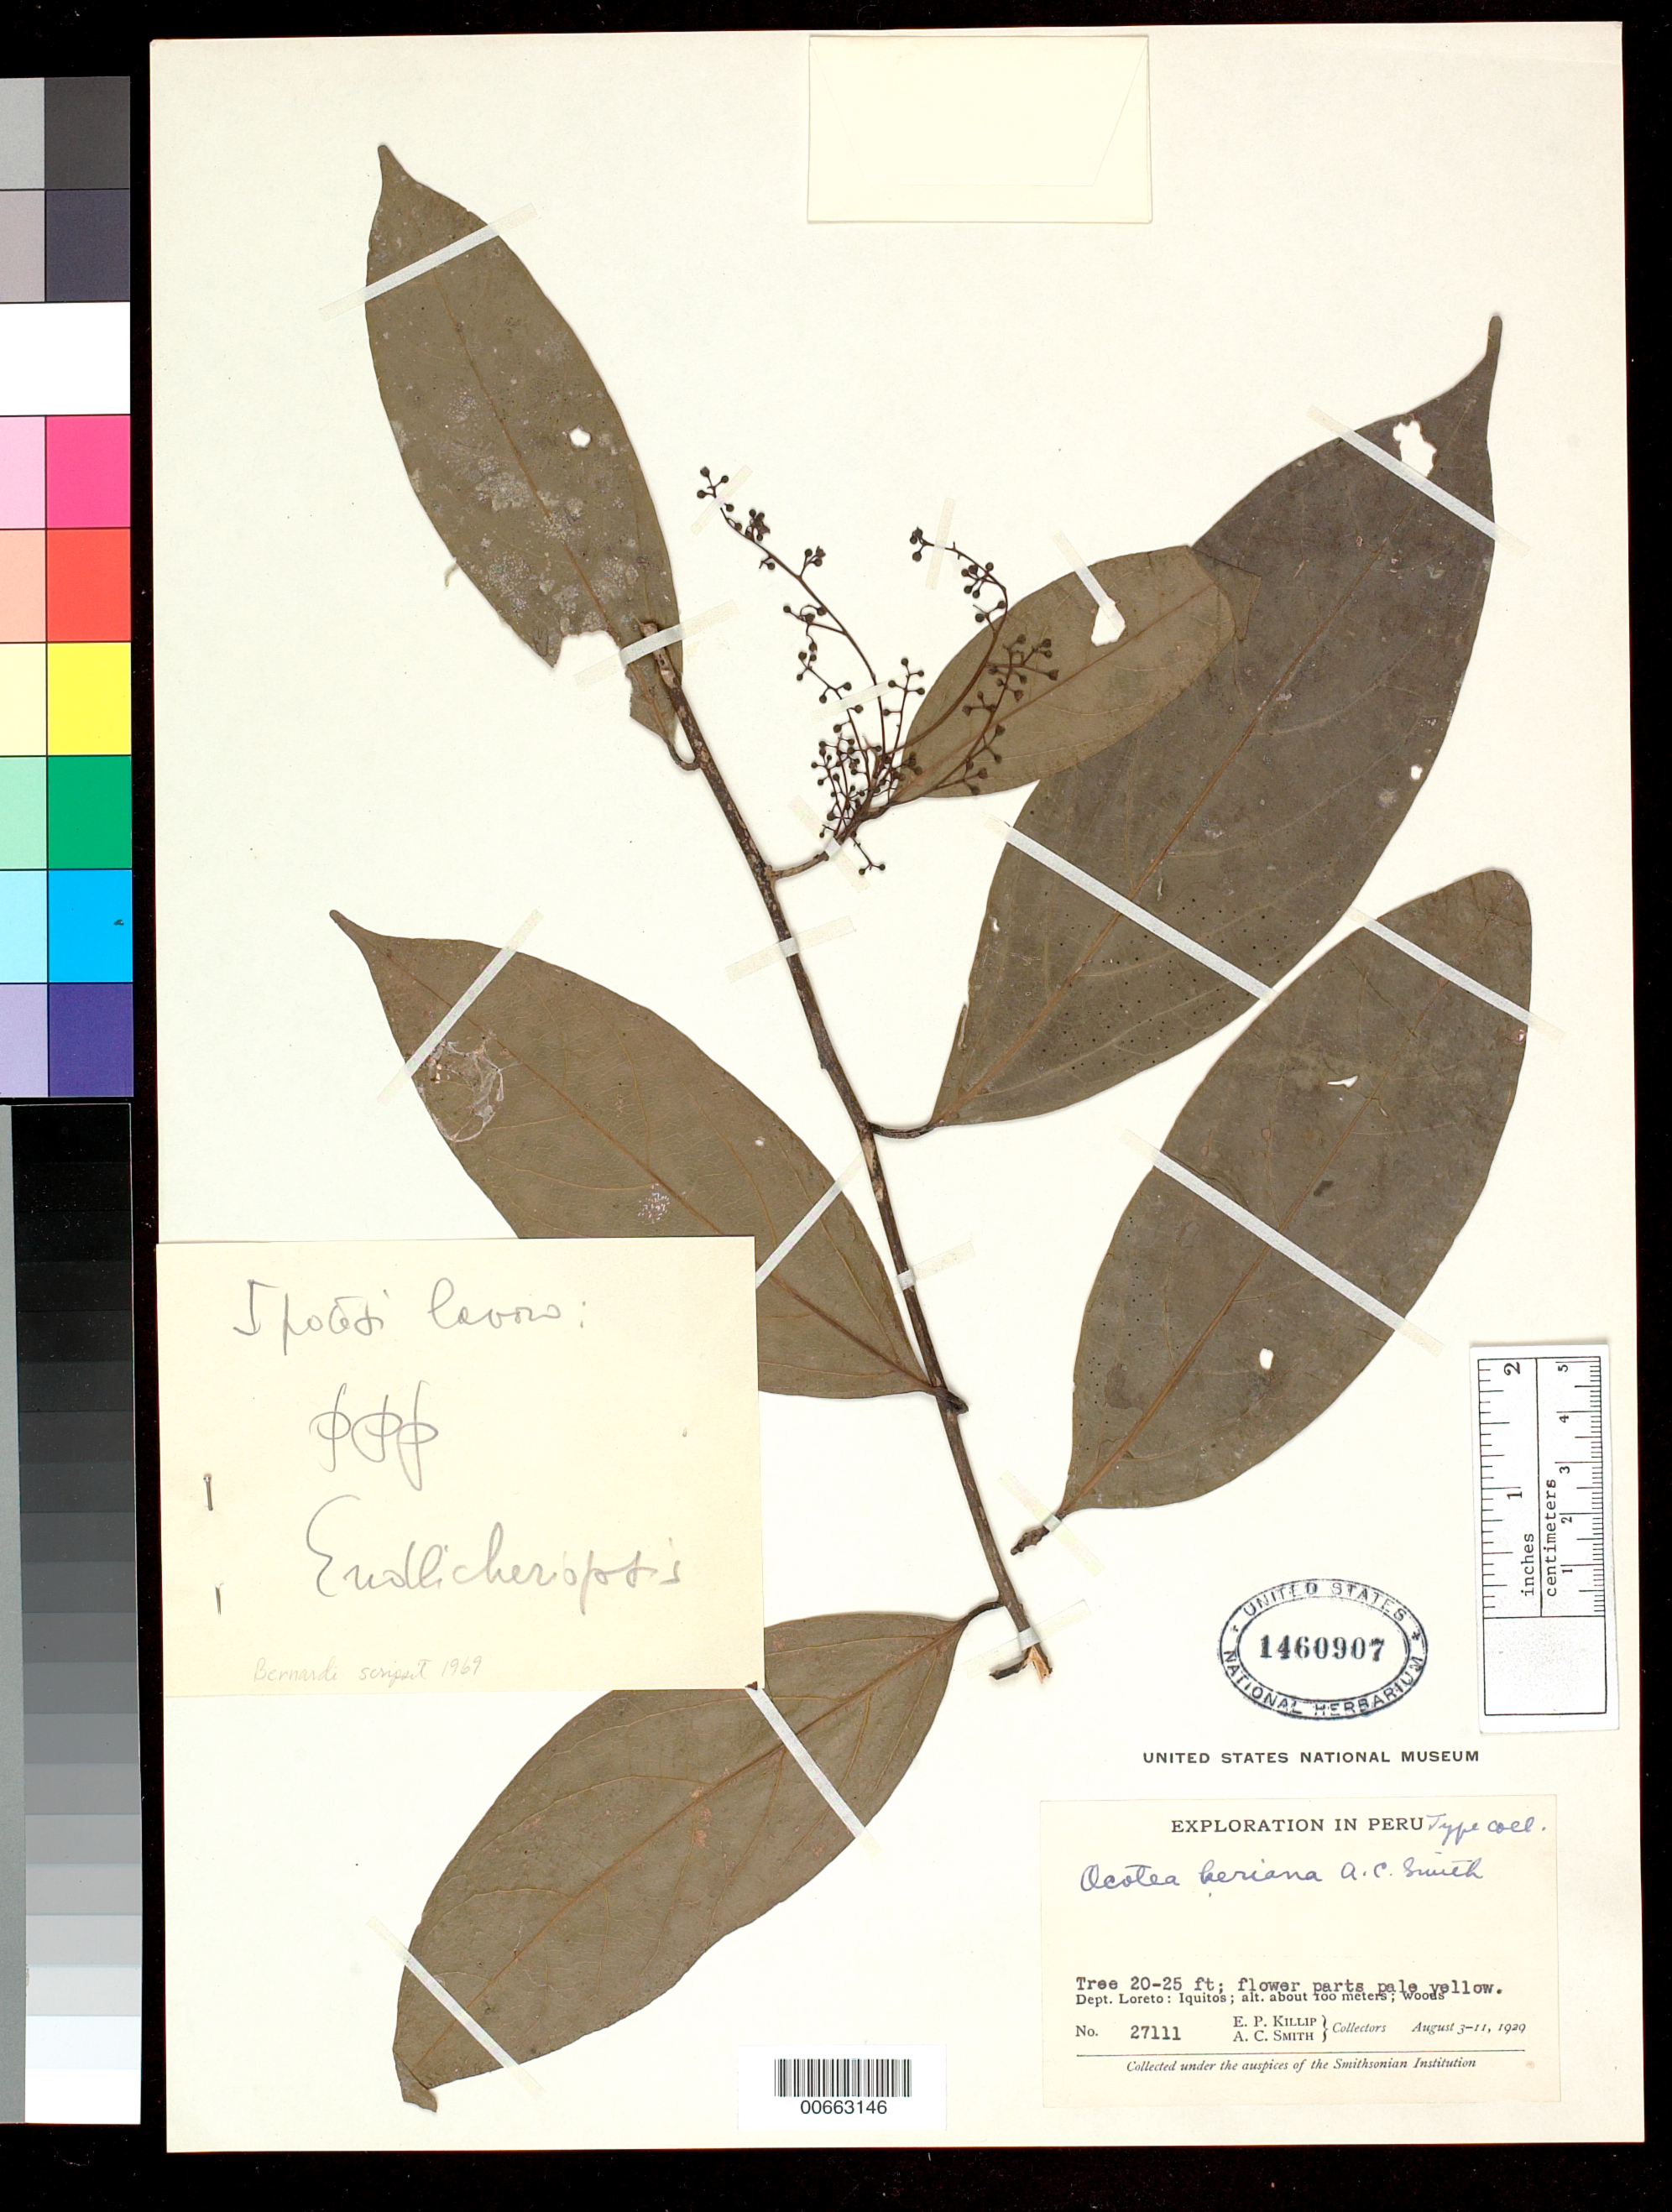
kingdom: Plantae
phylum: Tracheophyta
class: Magnoliopsida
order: Laurales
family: Lauraceae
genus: Ocotea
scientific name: Ocotea keriana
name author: A.C. Sm.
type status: Isotype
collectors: E. P. Killip & A. C. Smith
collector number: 27111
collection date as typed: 03 Aug 1929 to 11 Aug 1929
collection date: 1929-08-03/1929-08-11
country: Peru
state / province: Loreto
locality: Iquitos.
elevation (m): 100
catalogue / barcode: US 1460907